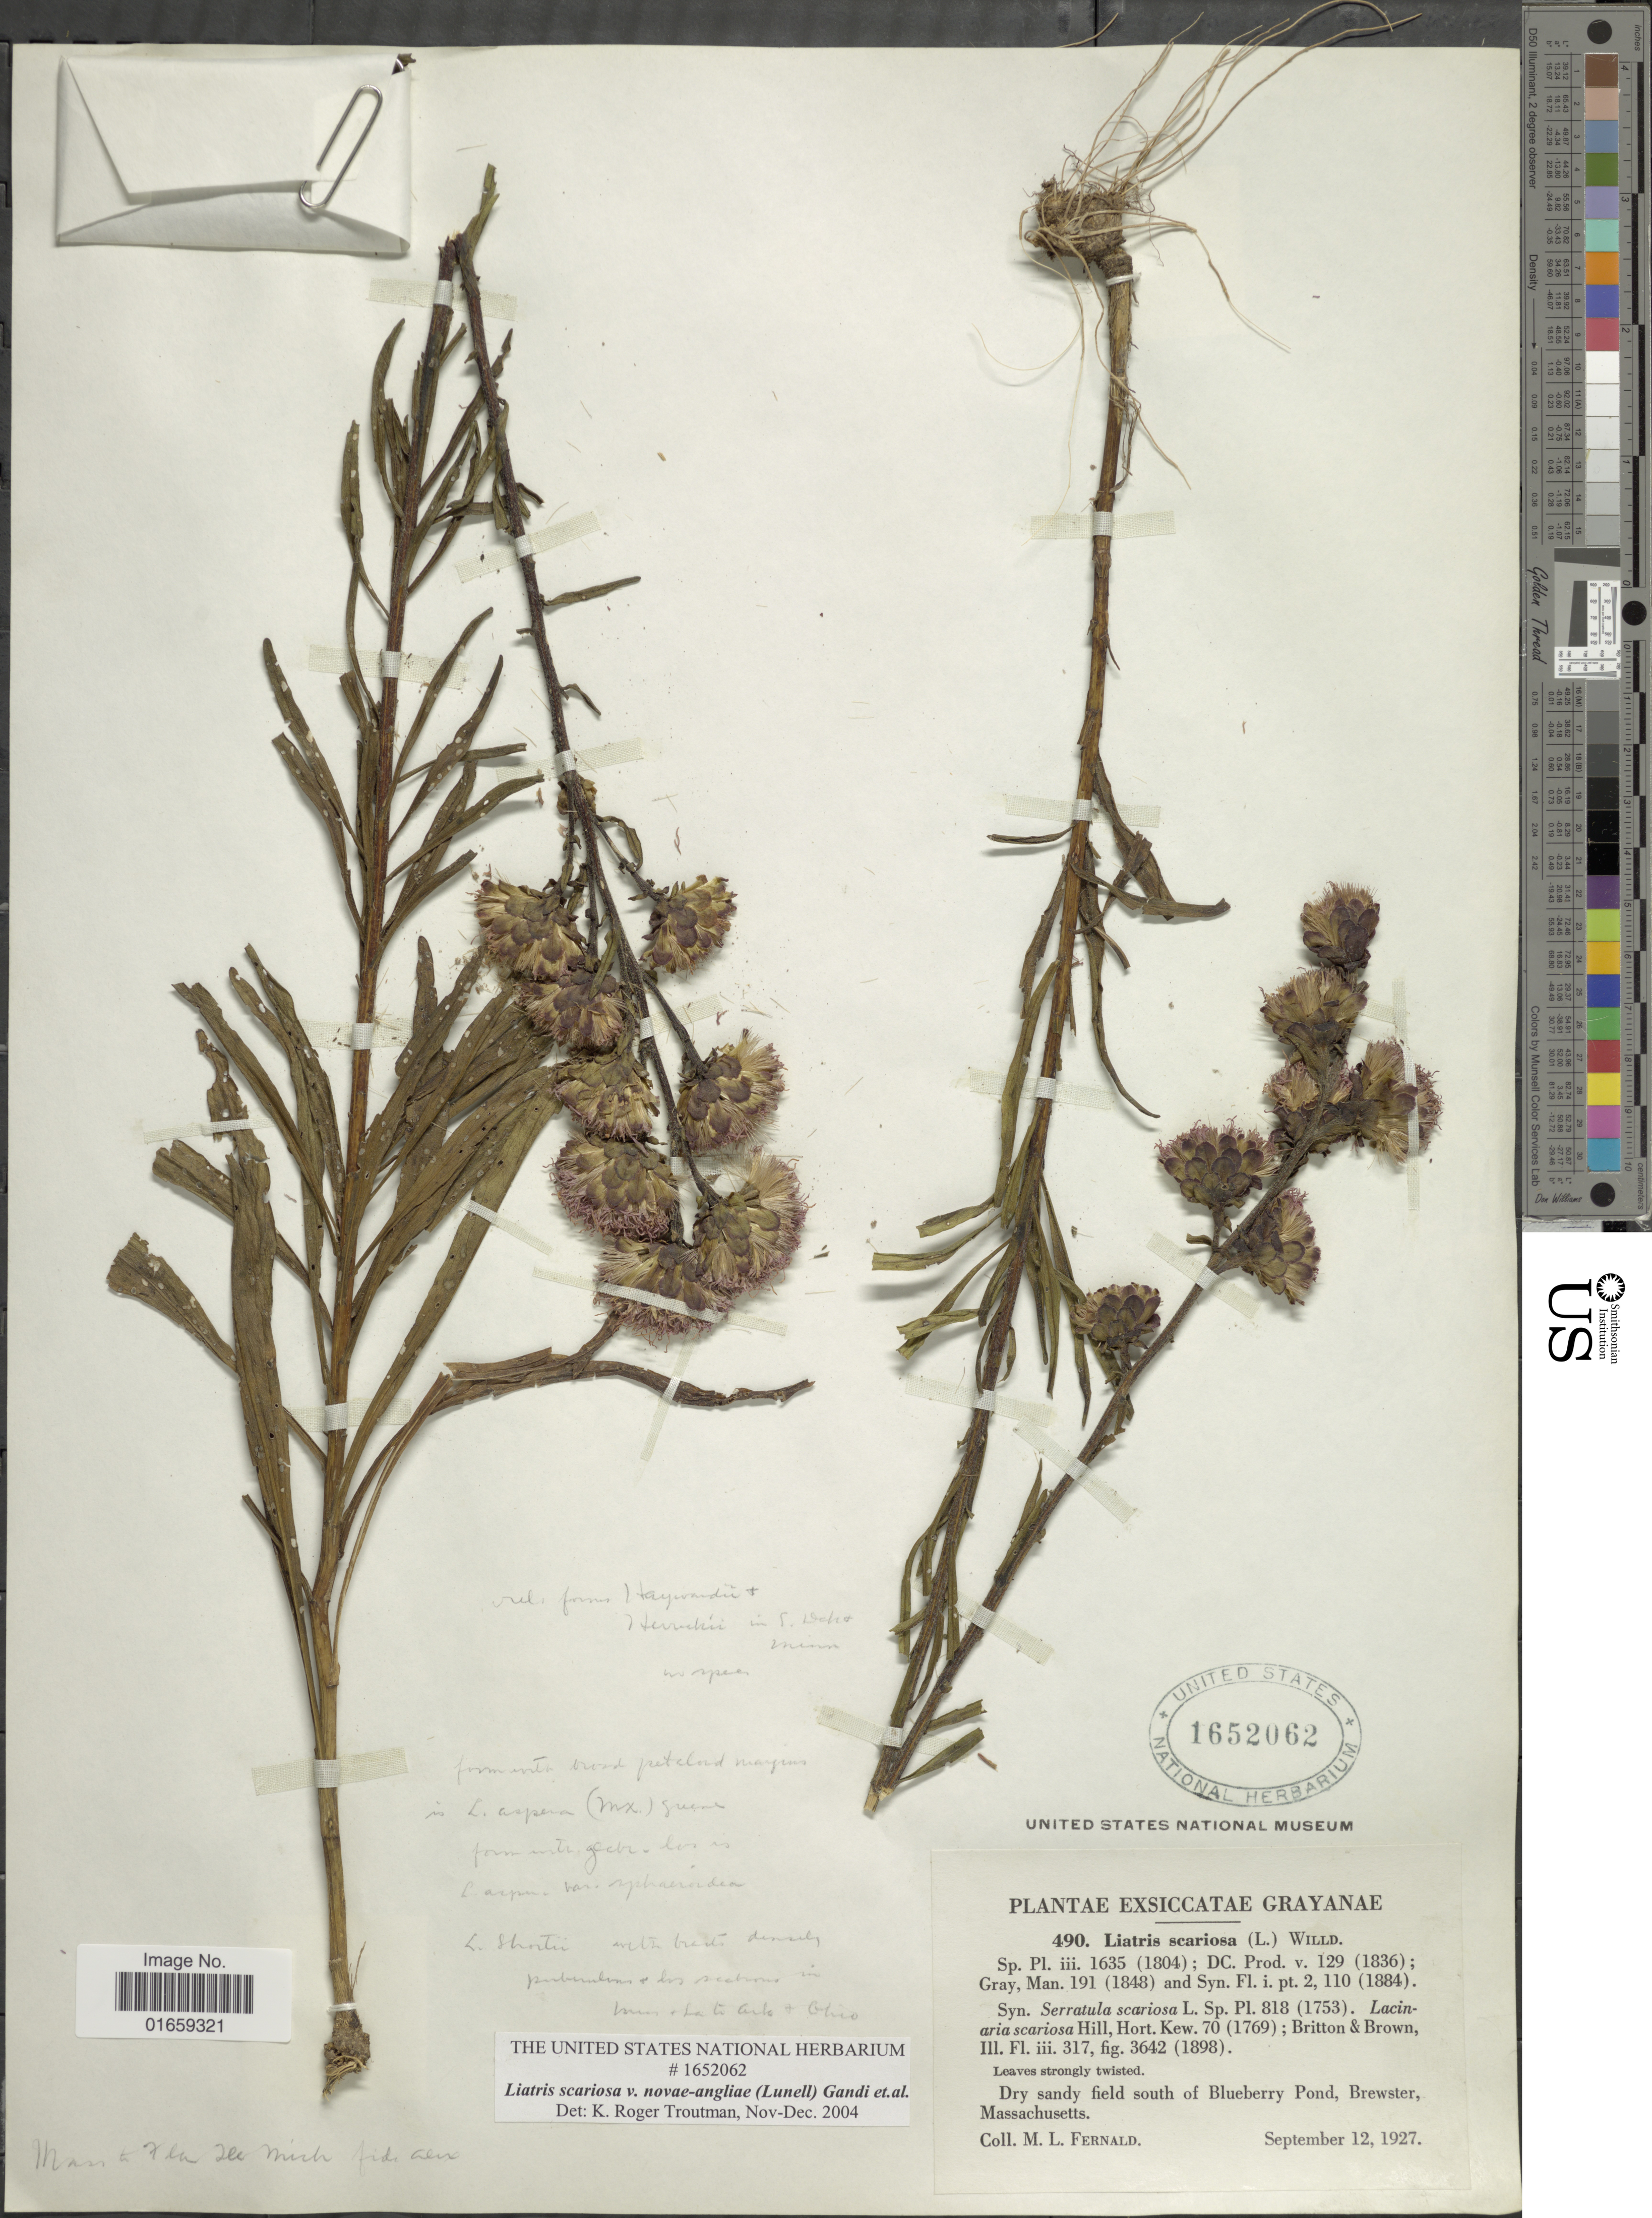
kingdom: Plantae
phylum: Tracheophyta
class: Magnoliopsida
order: Asterales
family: Asteraceae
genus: Liatris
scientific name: Liatris scariosa var. novae-angliae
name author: (Lunell) Gandhi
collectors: M. L. Fernald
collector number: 490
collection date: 1927-09-12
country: United States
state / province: Massachusetts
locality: Exsiccatae Grayanae, dry sandy field south of Blueberry Pond, Brewster, Massachusetts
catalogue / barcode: US 1652062